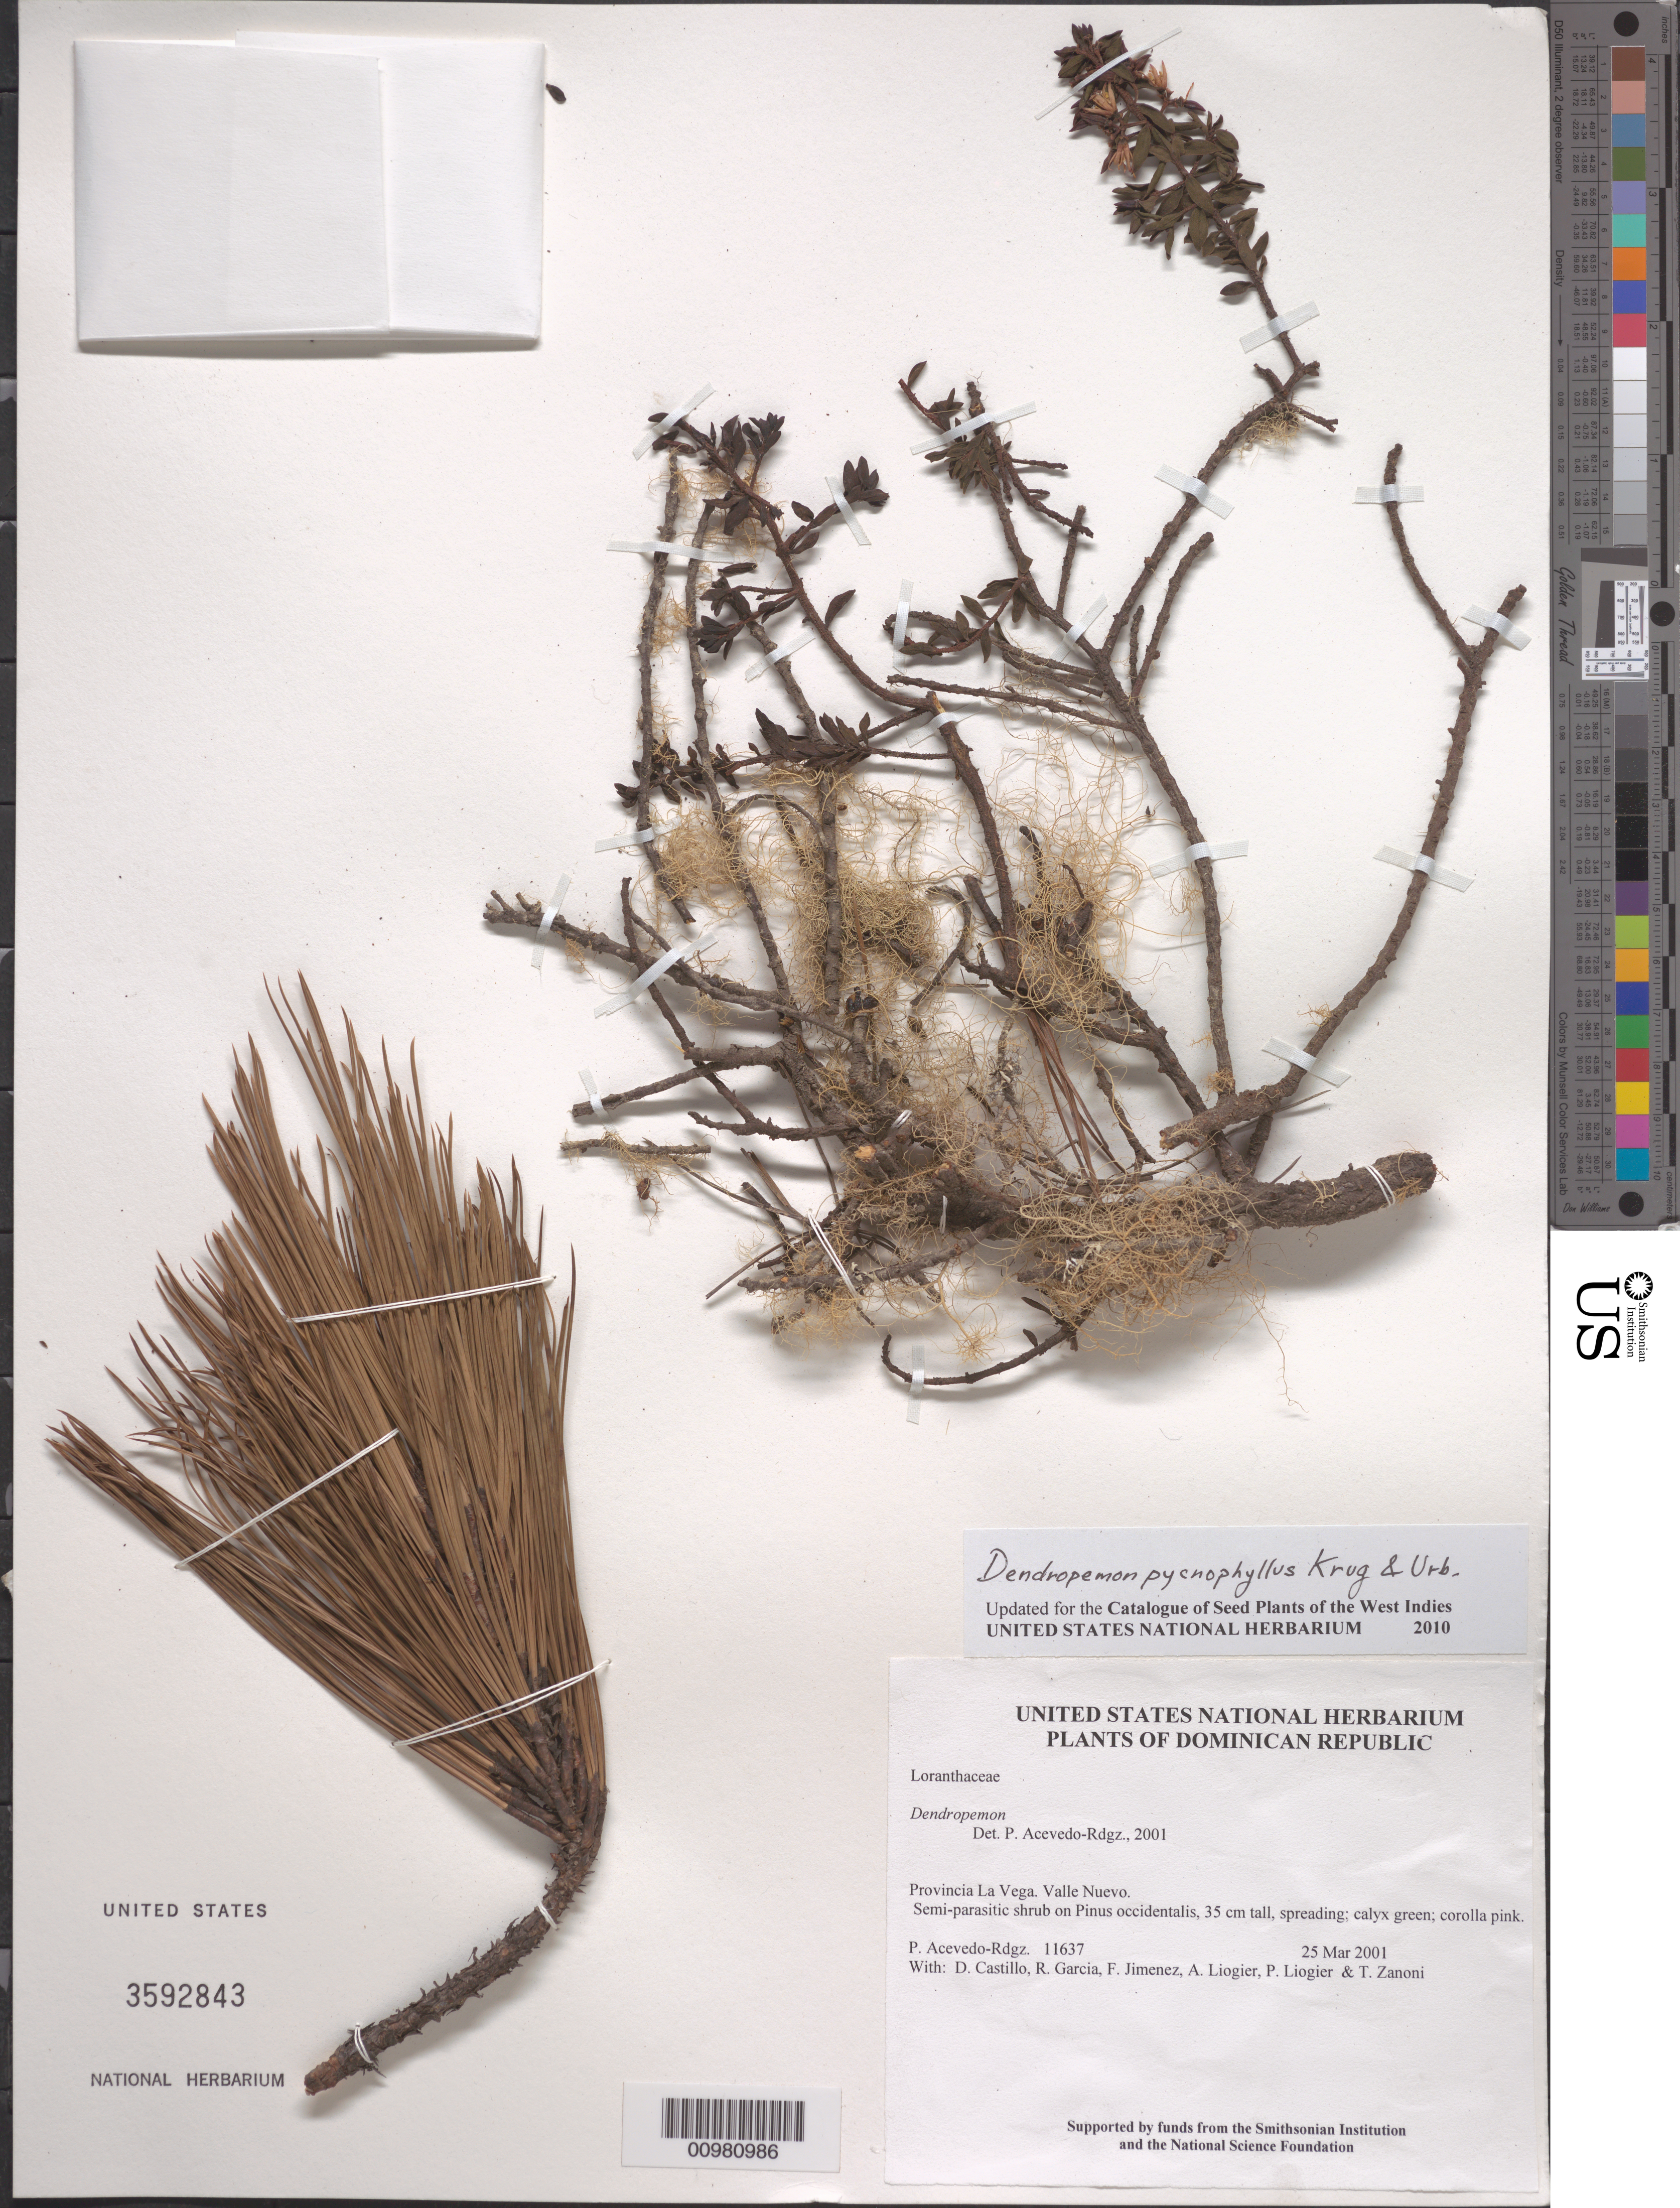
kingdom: Plantae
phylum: Tracheophyta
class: Magnoliopsida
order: Santalales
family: Loranthaceae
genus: Dendropemon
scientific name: Dendropemon pycnophyllus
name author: Krug & Urb.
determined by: Strong, M. T., (US), Smithsonian Institution - National Museum of Natural History (UNITED STATES)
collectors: P. Acevedo-Rodr., D. Castillo, R. G. García, F. Jimenez, A. H. Liogier, M. P. Liogier & T. A. Zanoni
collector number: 11637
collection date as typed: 25 Mar 2001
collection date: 2001-03-25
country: Dominican Republic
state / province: La Vega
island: Hispaniola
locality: Provincia La Vega. Valle Nuevo.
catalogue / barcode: US 3592843